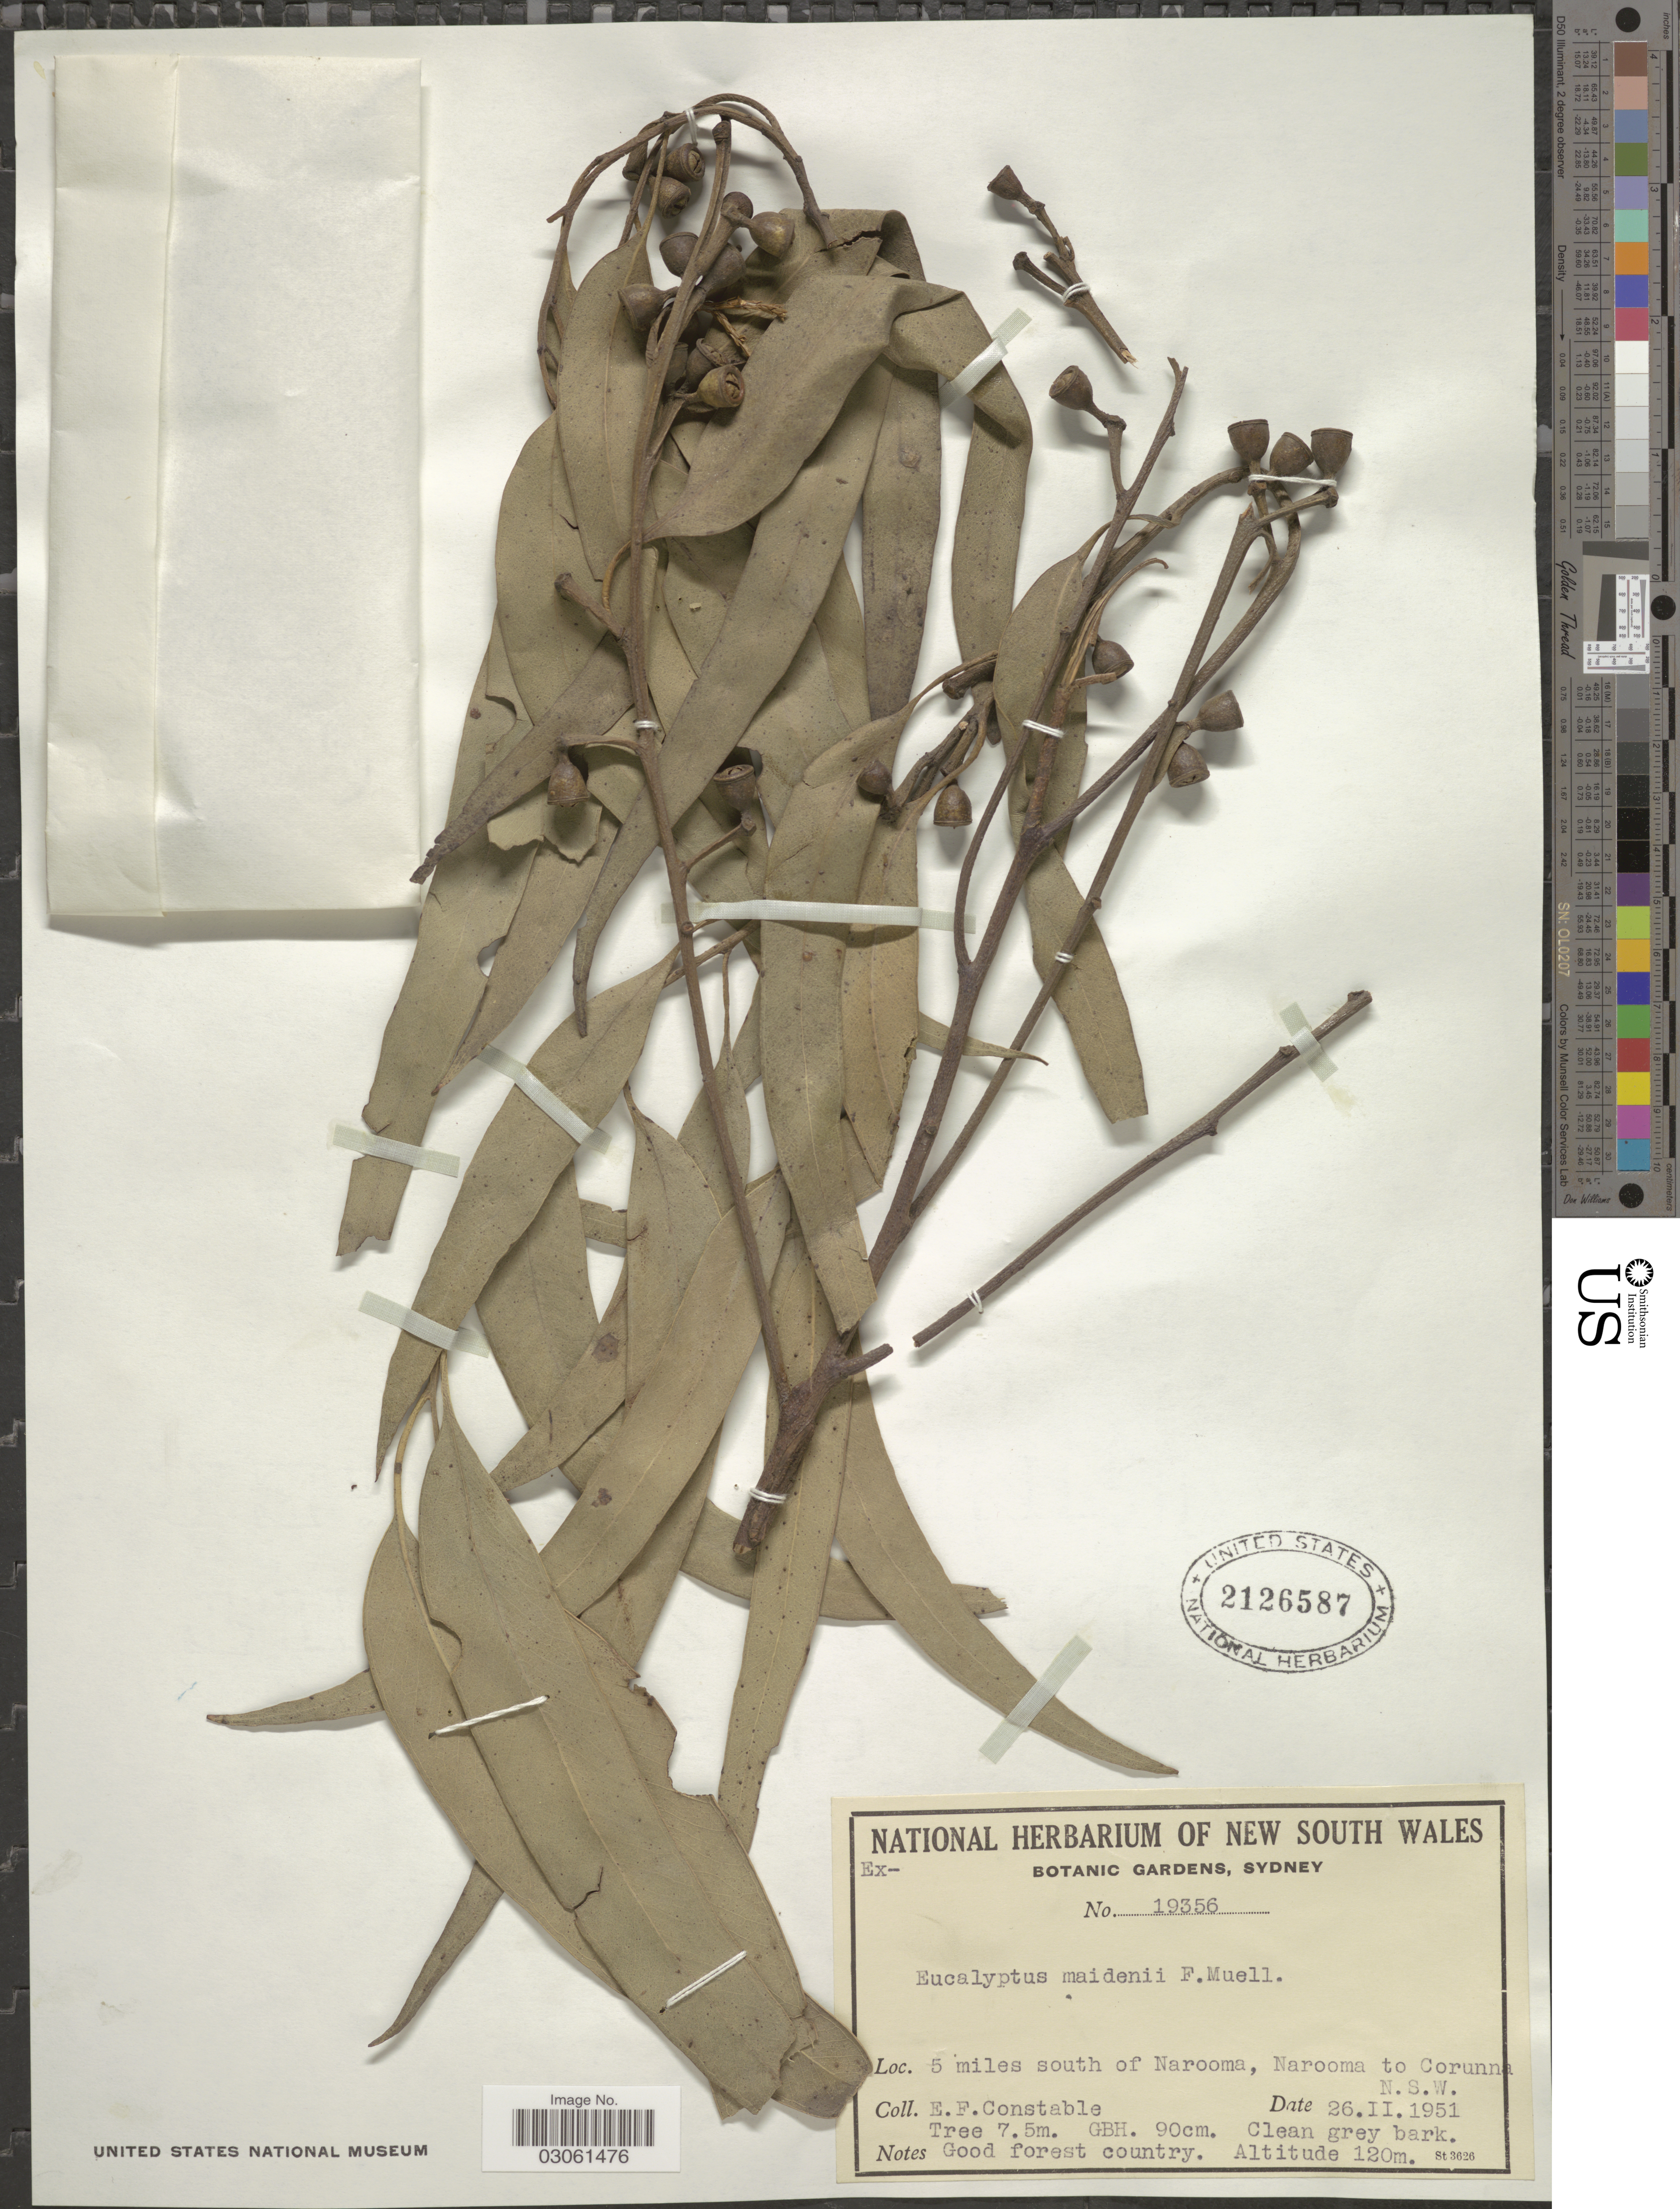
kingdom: Plantae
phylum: Tracheophyta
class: Magnoliopsida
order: Myrtales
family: Myrtaceae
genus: Eucalyptus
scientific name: Eucalyptus maidenii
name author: F. Muell.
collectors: E. F. Constable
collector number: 19356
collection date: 1951-02-26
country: Australia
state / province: New South Wales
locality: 5 miles south of Narooma, Narooma to Corunna. N. S. W.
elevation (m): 120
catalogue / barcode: US 2126587